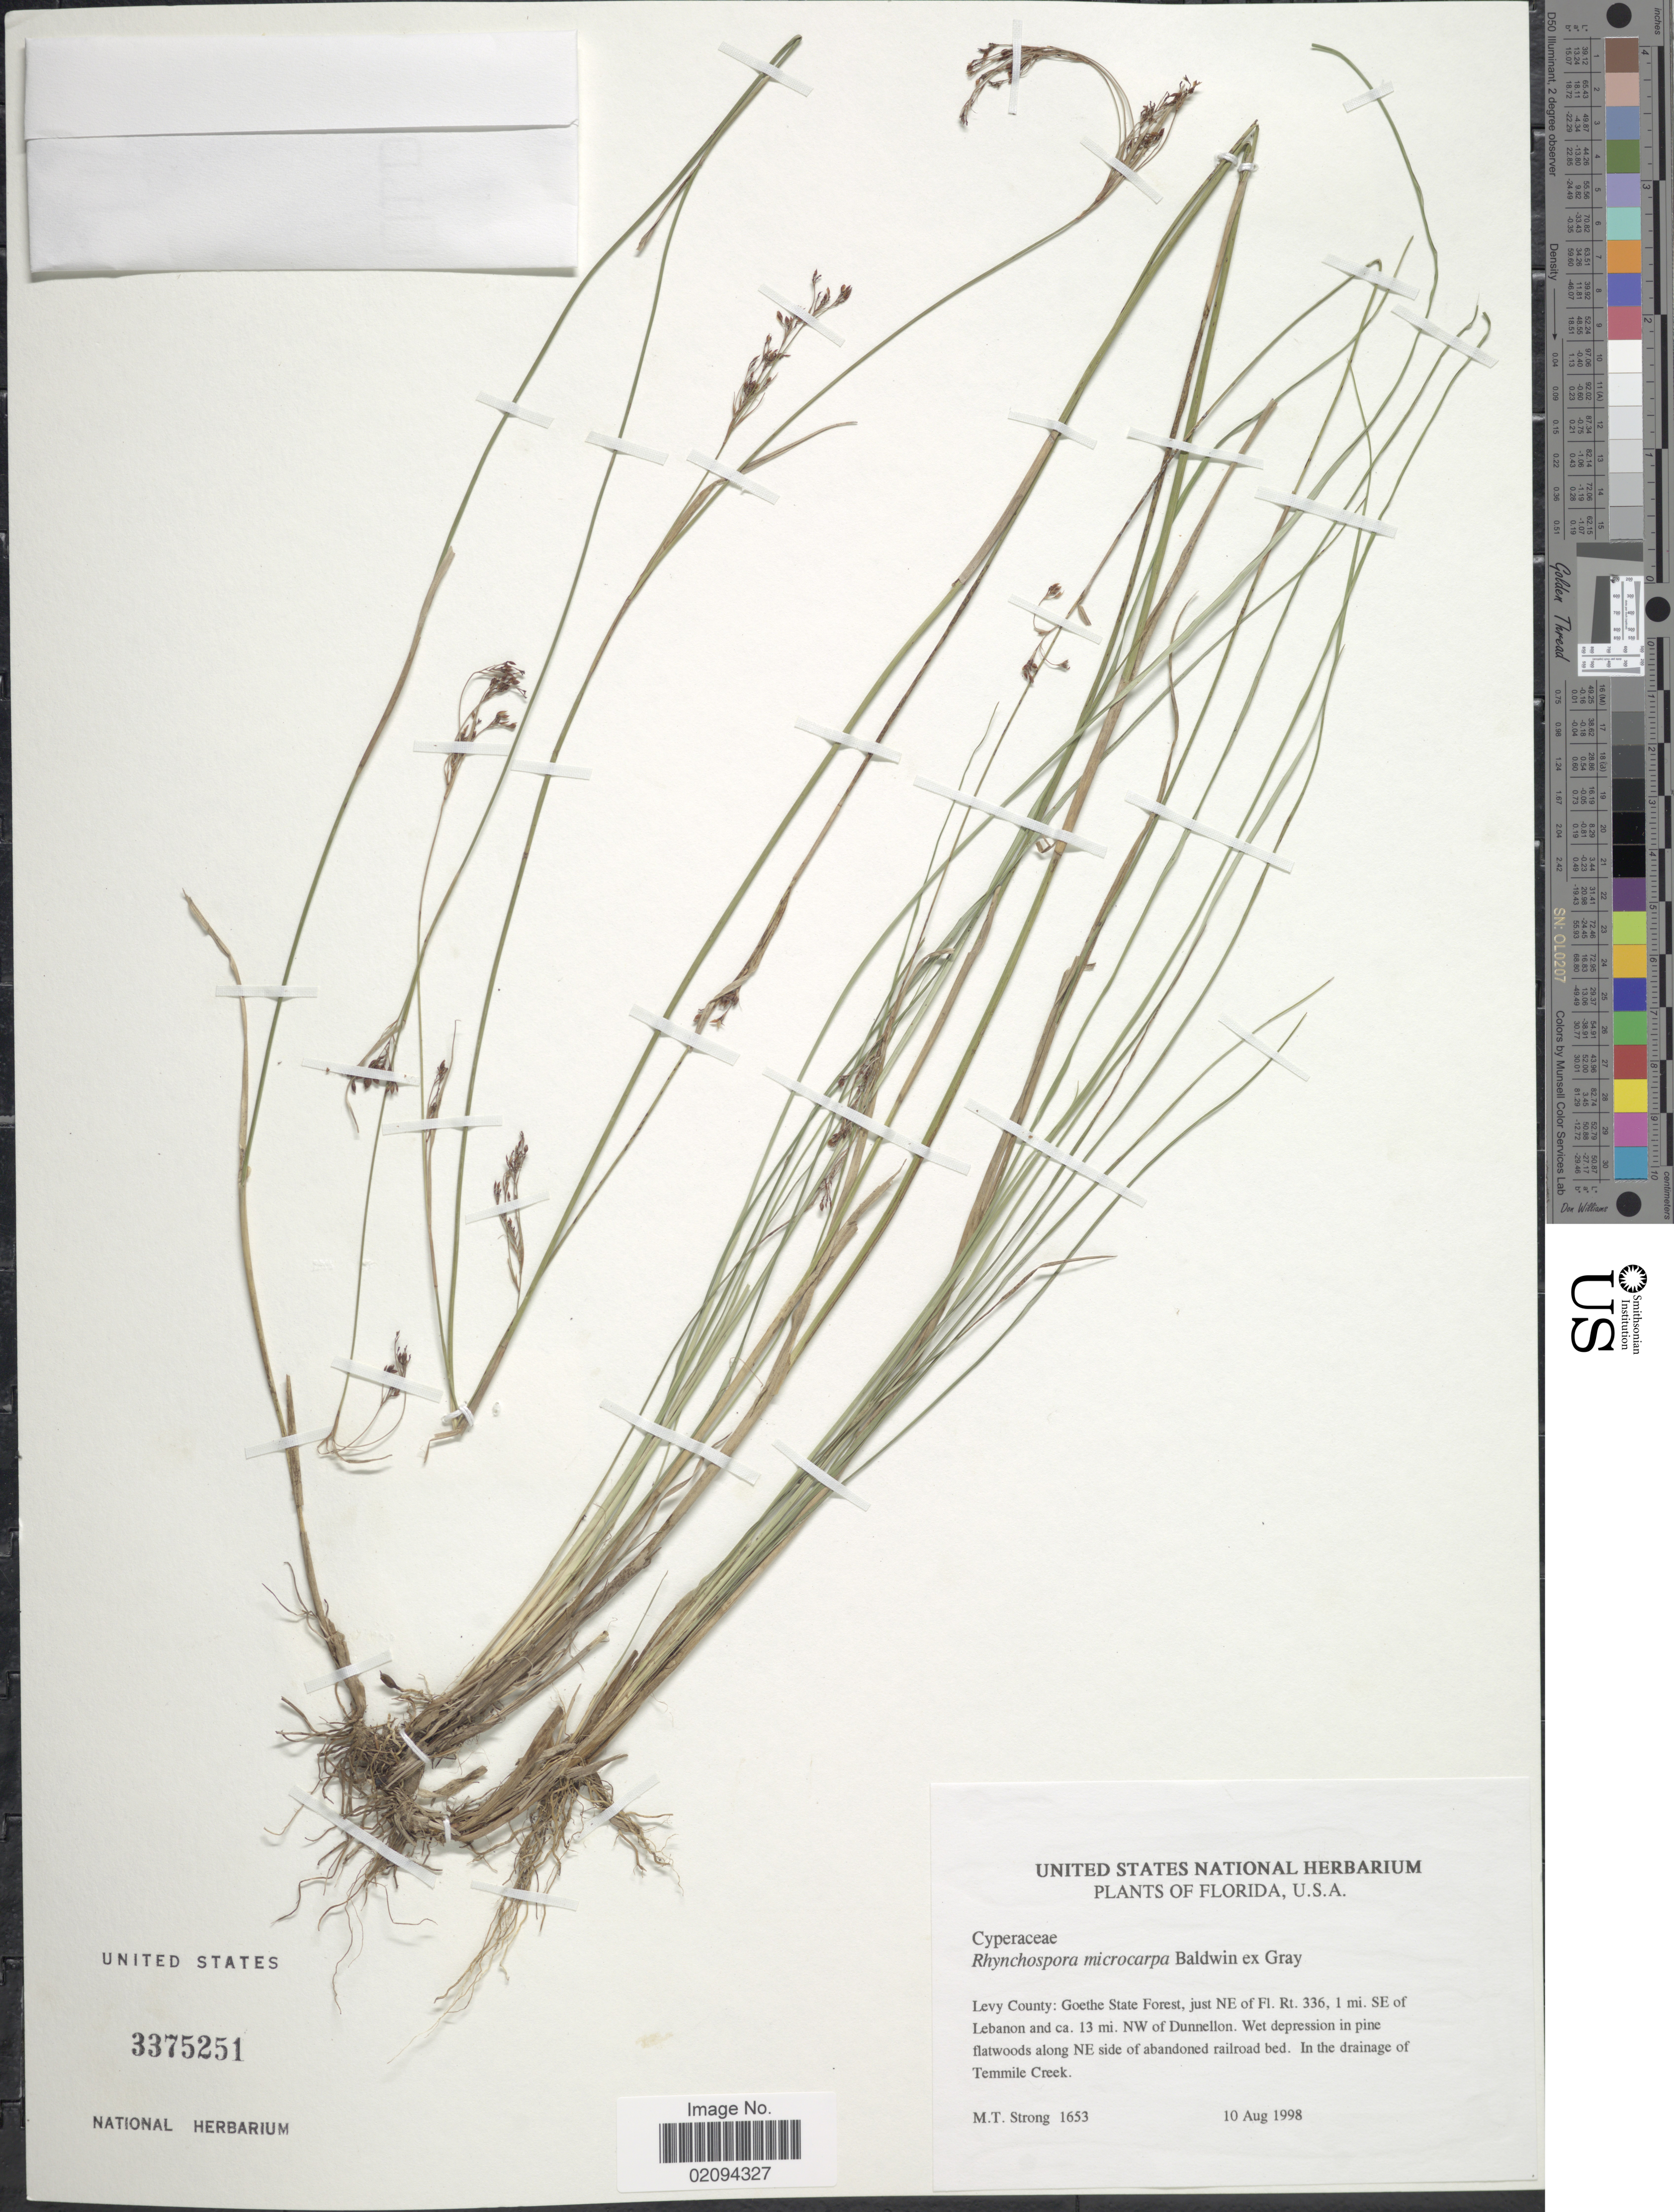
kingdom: Plantae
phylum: Tracheophyta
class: Liliopsida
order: Poales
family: Cyperaceae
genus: Rhynchospora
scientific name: Rhynchospora microcarpa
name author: Baldwin ex A. Gray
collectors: M. T. Strong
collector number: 1653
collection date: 1998-08-10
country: United States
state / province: Florida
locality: Levy County: Goethe State Forest, just NE of Fl. Rt. 336, 1 mi. SE of Lebanon and ca. 13 mi. NW of Dunnellon. Wet depression in pine flatwoods along NE side of abandoned railroad bed. In the drainage of Temmile Creek.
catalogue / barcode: US 3375251